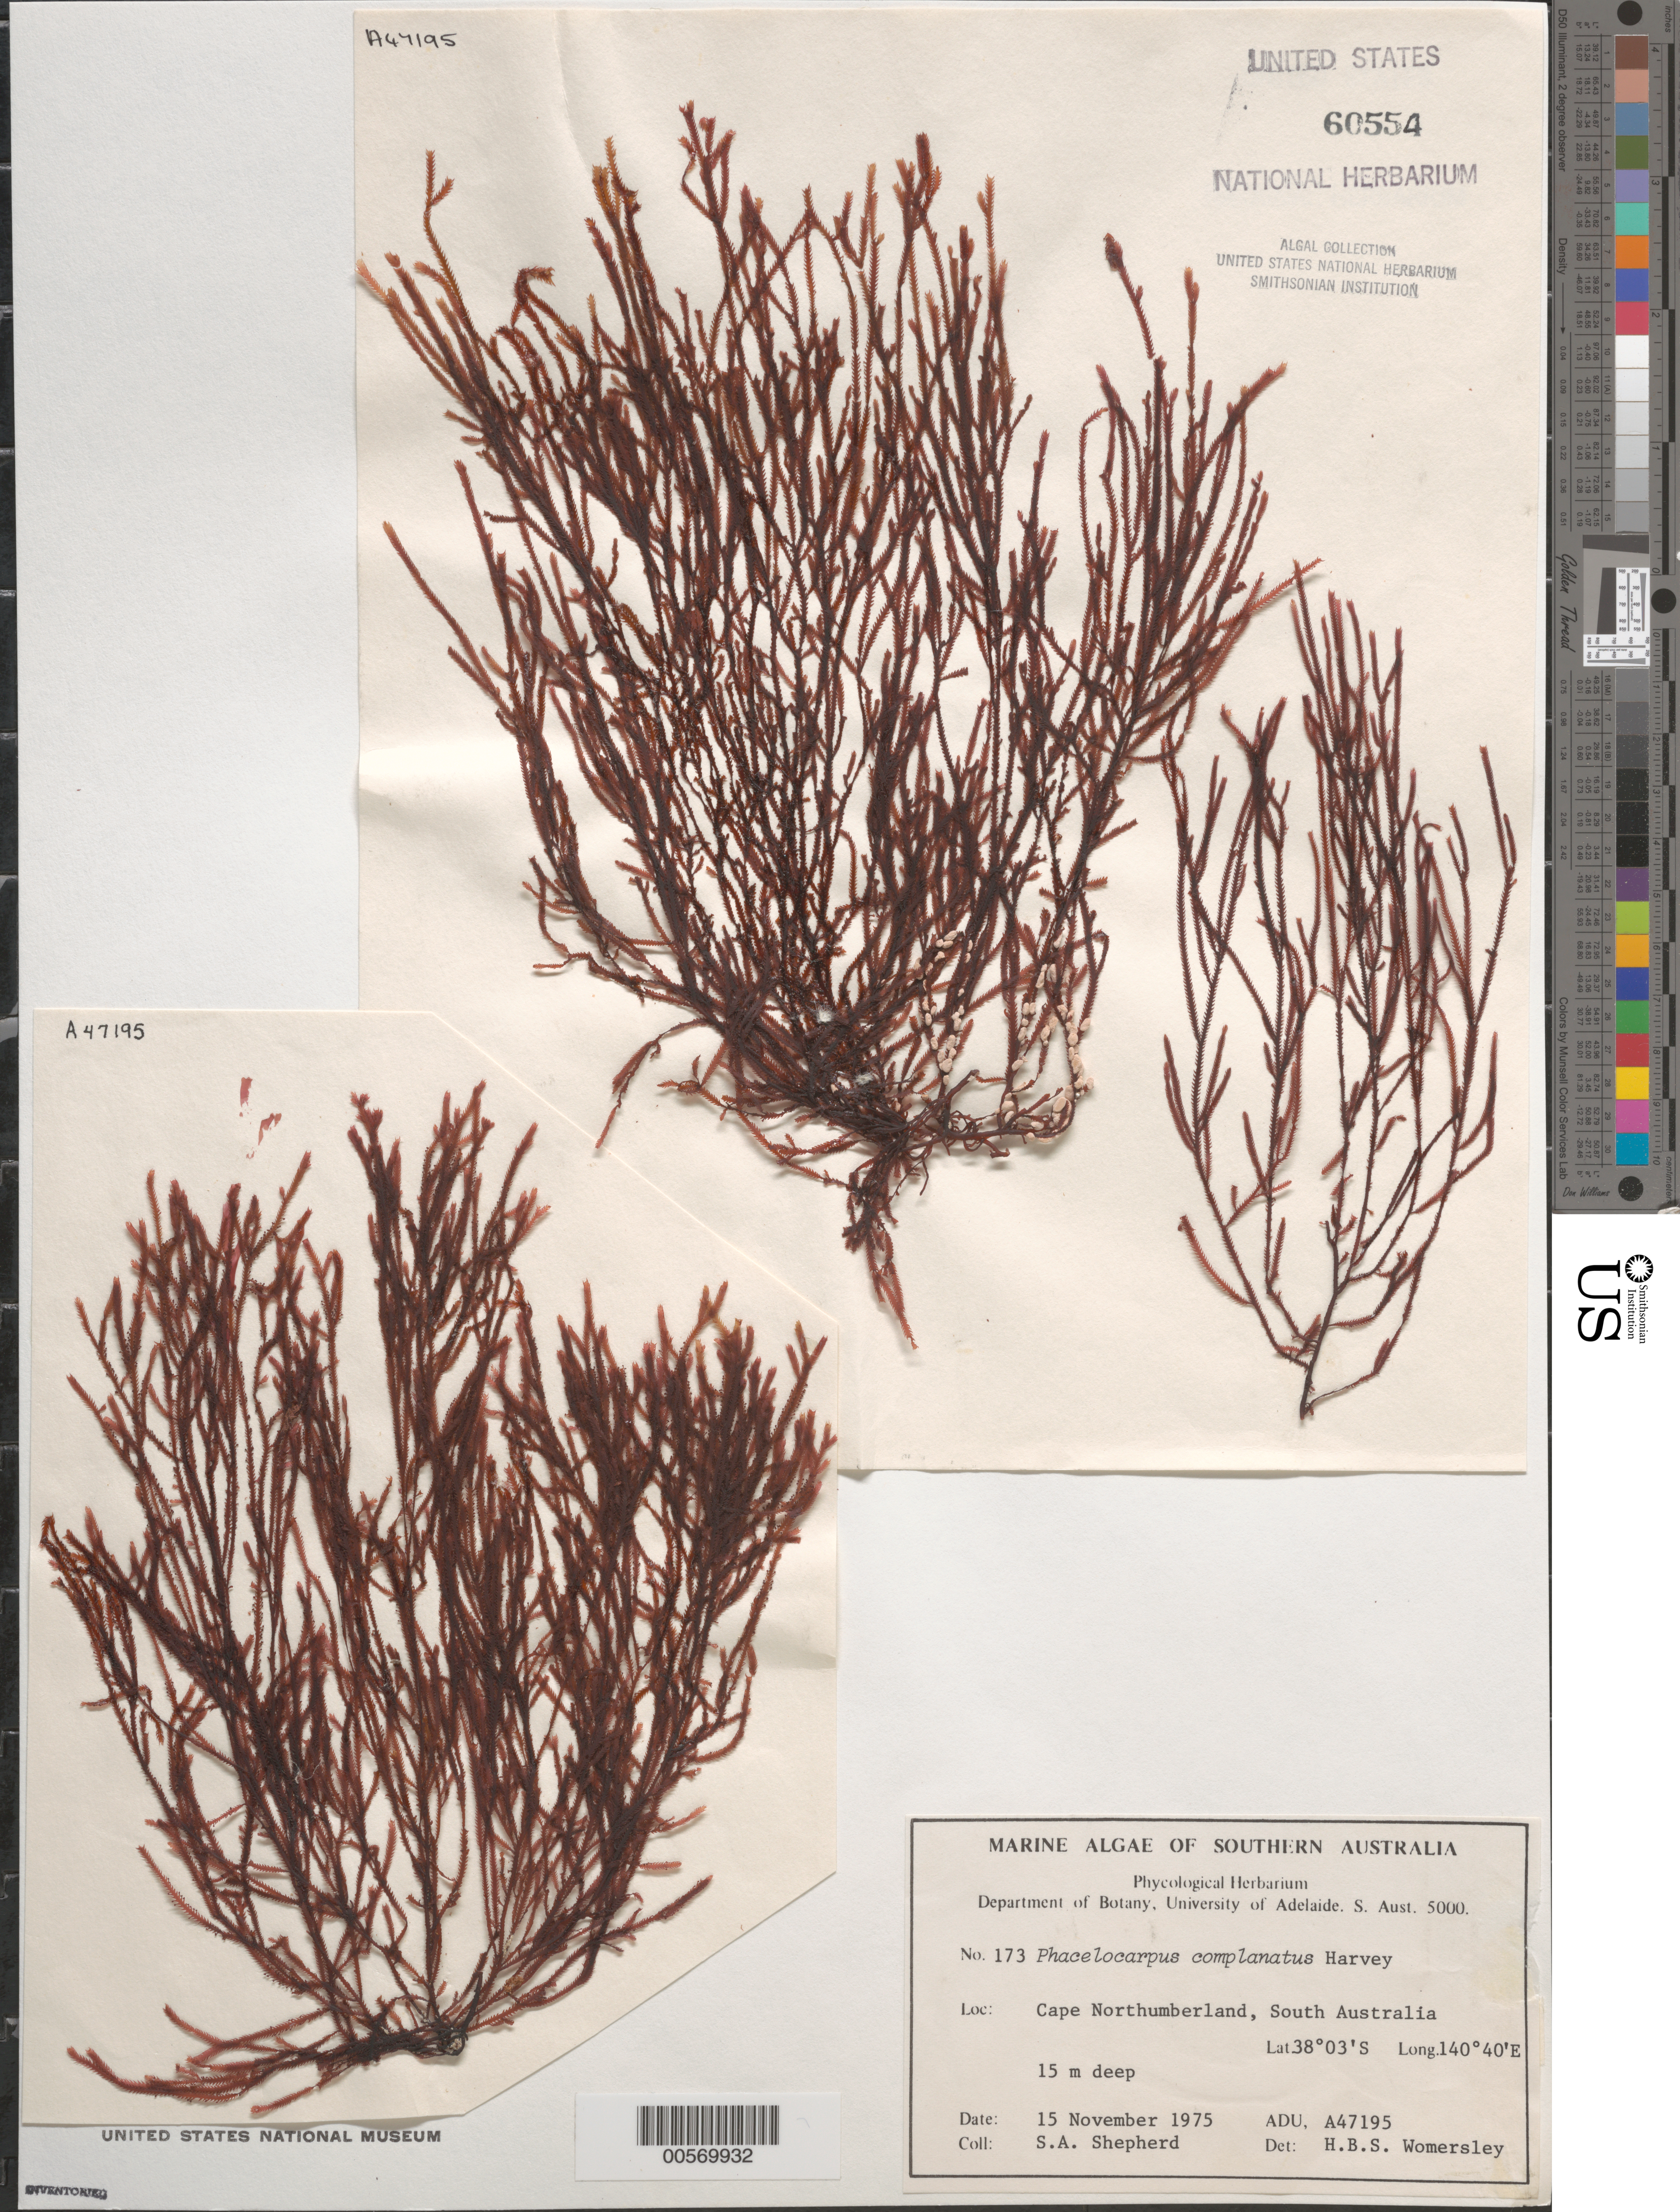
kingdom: Plantae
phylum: Rhodophyta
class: Florideophyceae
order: Gigartinales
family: Phacelocarpaceae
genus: Phacelocarpus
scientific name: Phacelocarpus complanatus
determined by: Womersley, H. B. S.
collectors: S. Shepherd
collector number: ADU A47195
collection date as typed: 15 Nov 1975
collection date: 1975-11-15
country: Australia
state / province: South Australia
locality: Cape northumberland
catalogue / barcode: US 60554